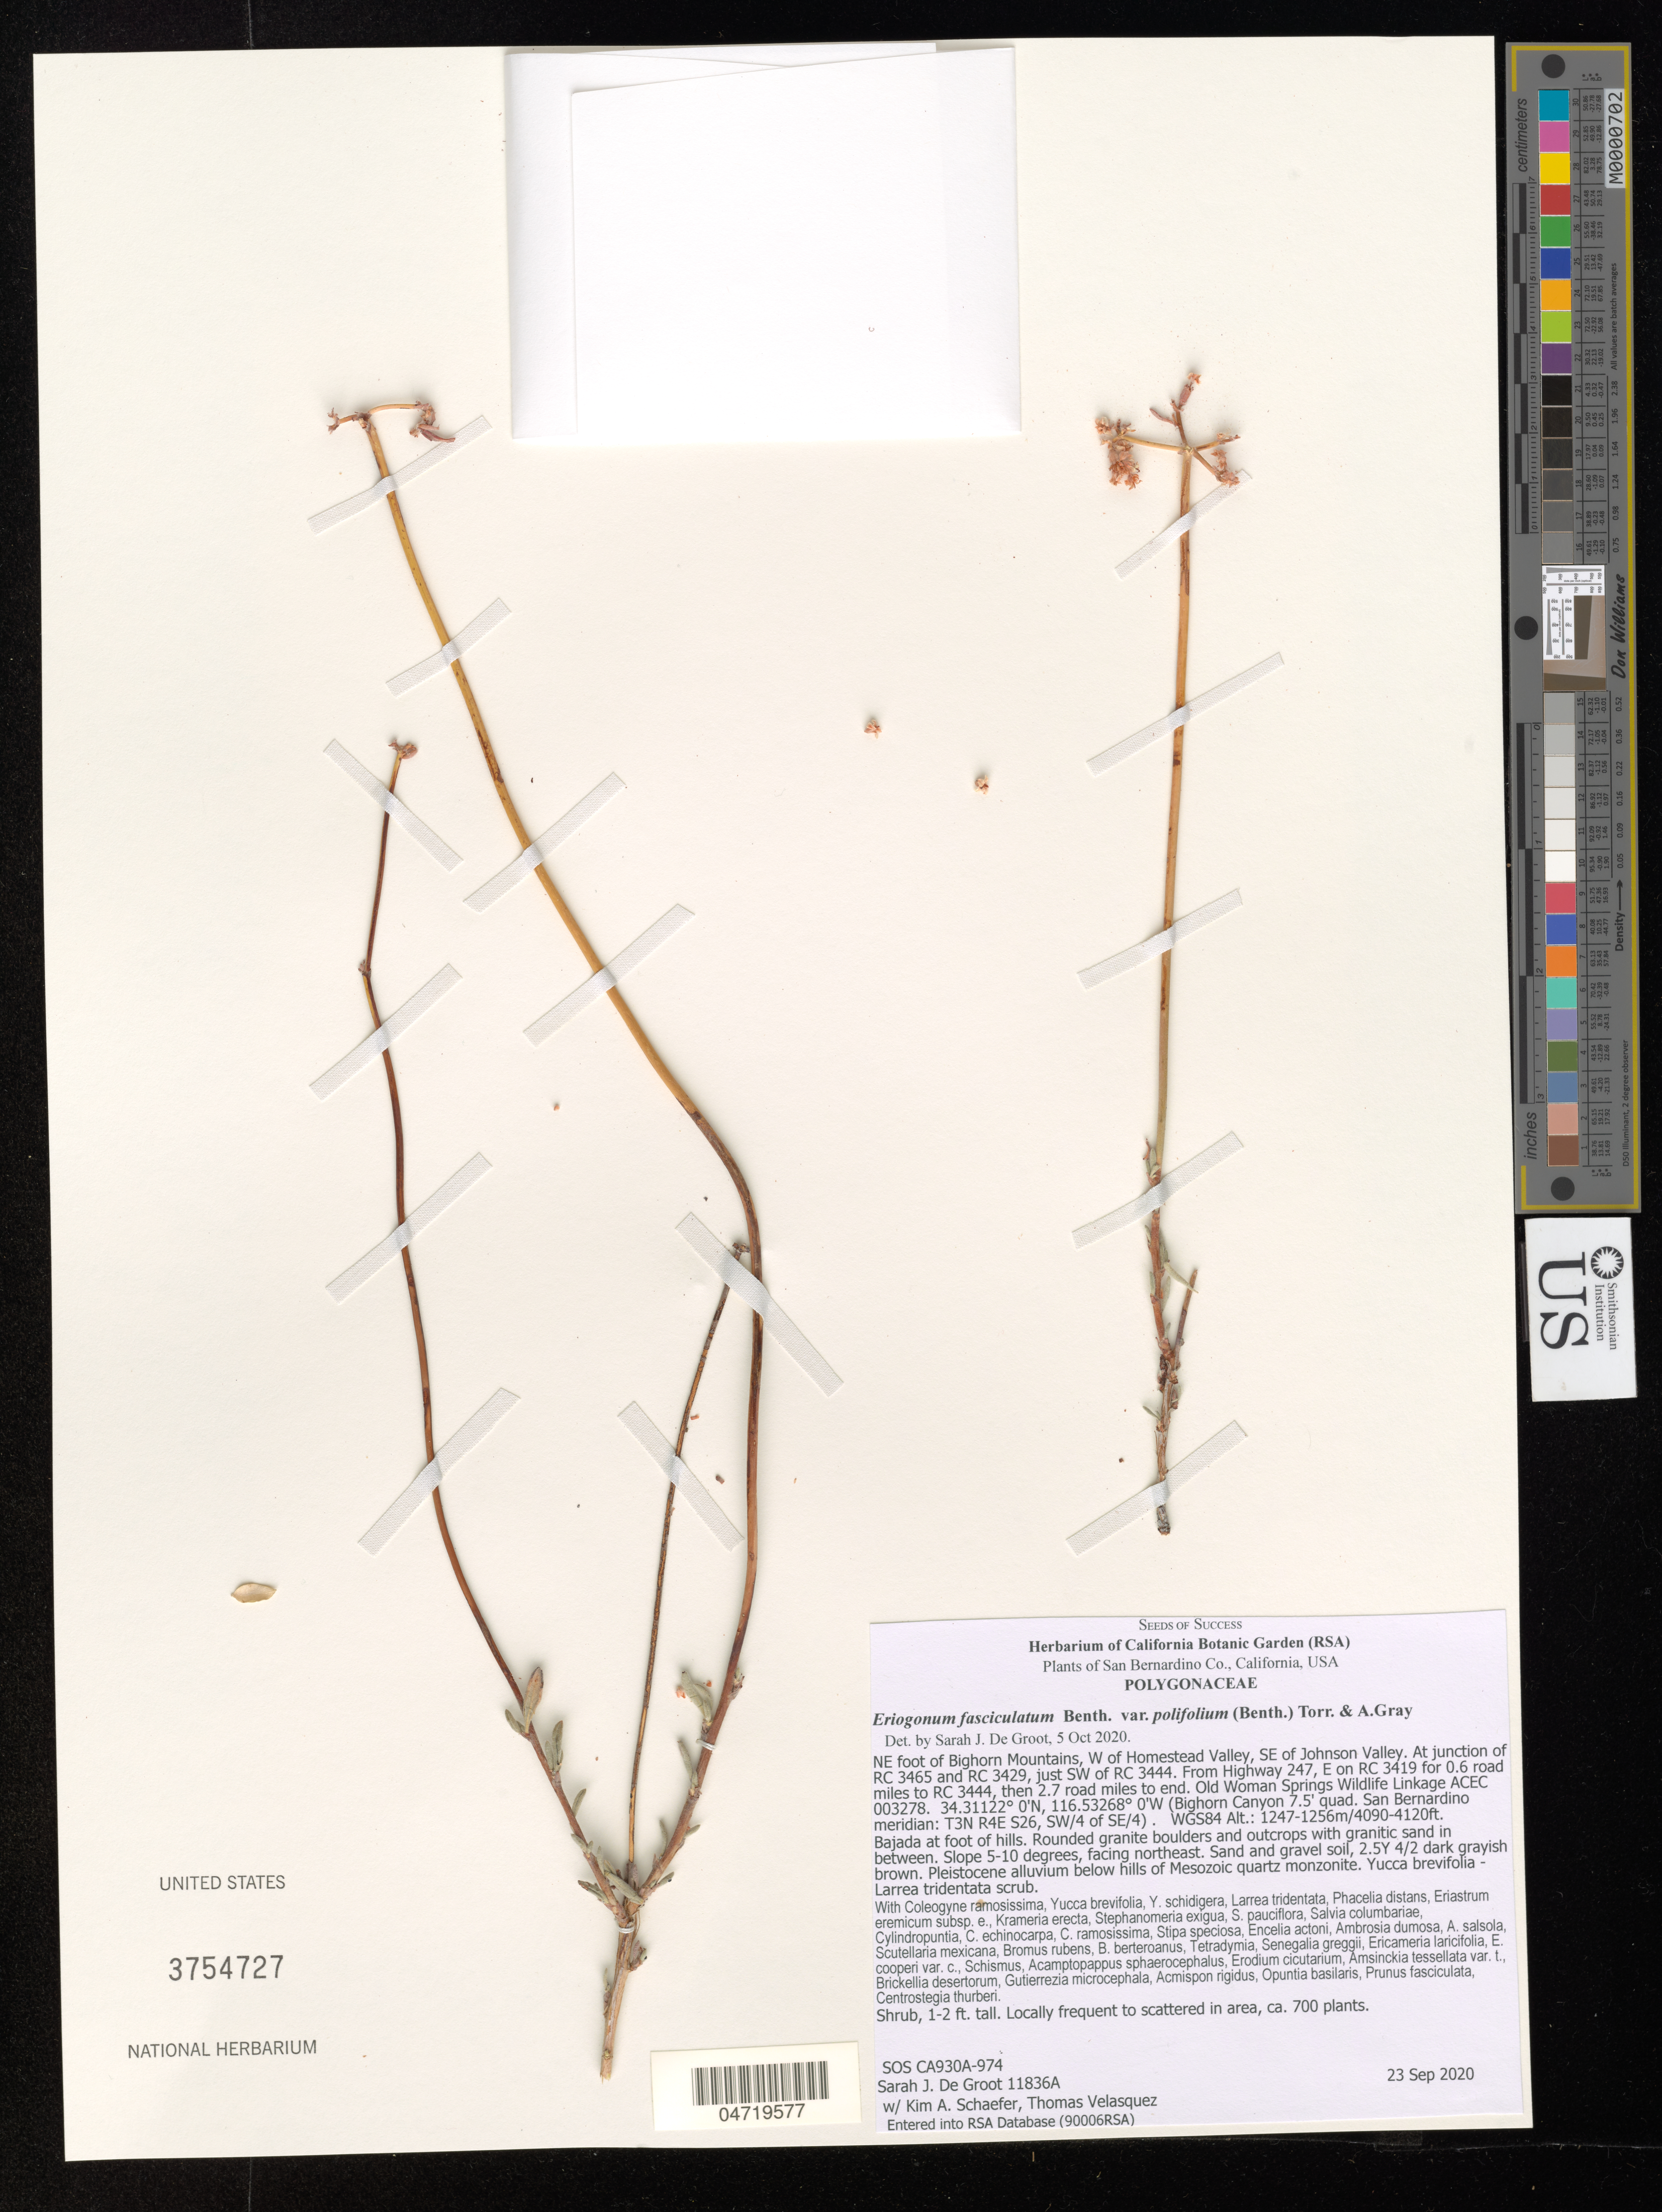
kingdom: Plantae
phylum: Tracheophyta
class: Magnoliopsida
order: Caryophyllales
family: Polygonaceae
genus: Eriogonum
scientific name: Eriogonum fasciculatum var. polifolium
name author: (Benth.) Torr. & A. Gray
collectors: S. De Groot, K. Schaefer & J. Rentsch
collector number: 11836A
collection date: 2020-09-23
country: United States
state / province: California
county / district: San Bernardino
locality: San Bernardino Co. NE foot of Bighorn Mountains, W of Homestead Valley, SE of Johnson Valley. At junction of RC 3465 and RC 3429, just SW of RC 3444. From Highway 247, E on RC 3419 for 0.6 road miles to RC 3444, then 2.7 road miles to end. Old Woman Springs Wildlife Linkage ACEC 003278. (Bighorn Canyon 7.5' quad. San Bernardino meridian: T3N R4E S26, SW/4 of SE/4). WGS84.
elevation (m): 1247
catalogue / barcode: US 3754727